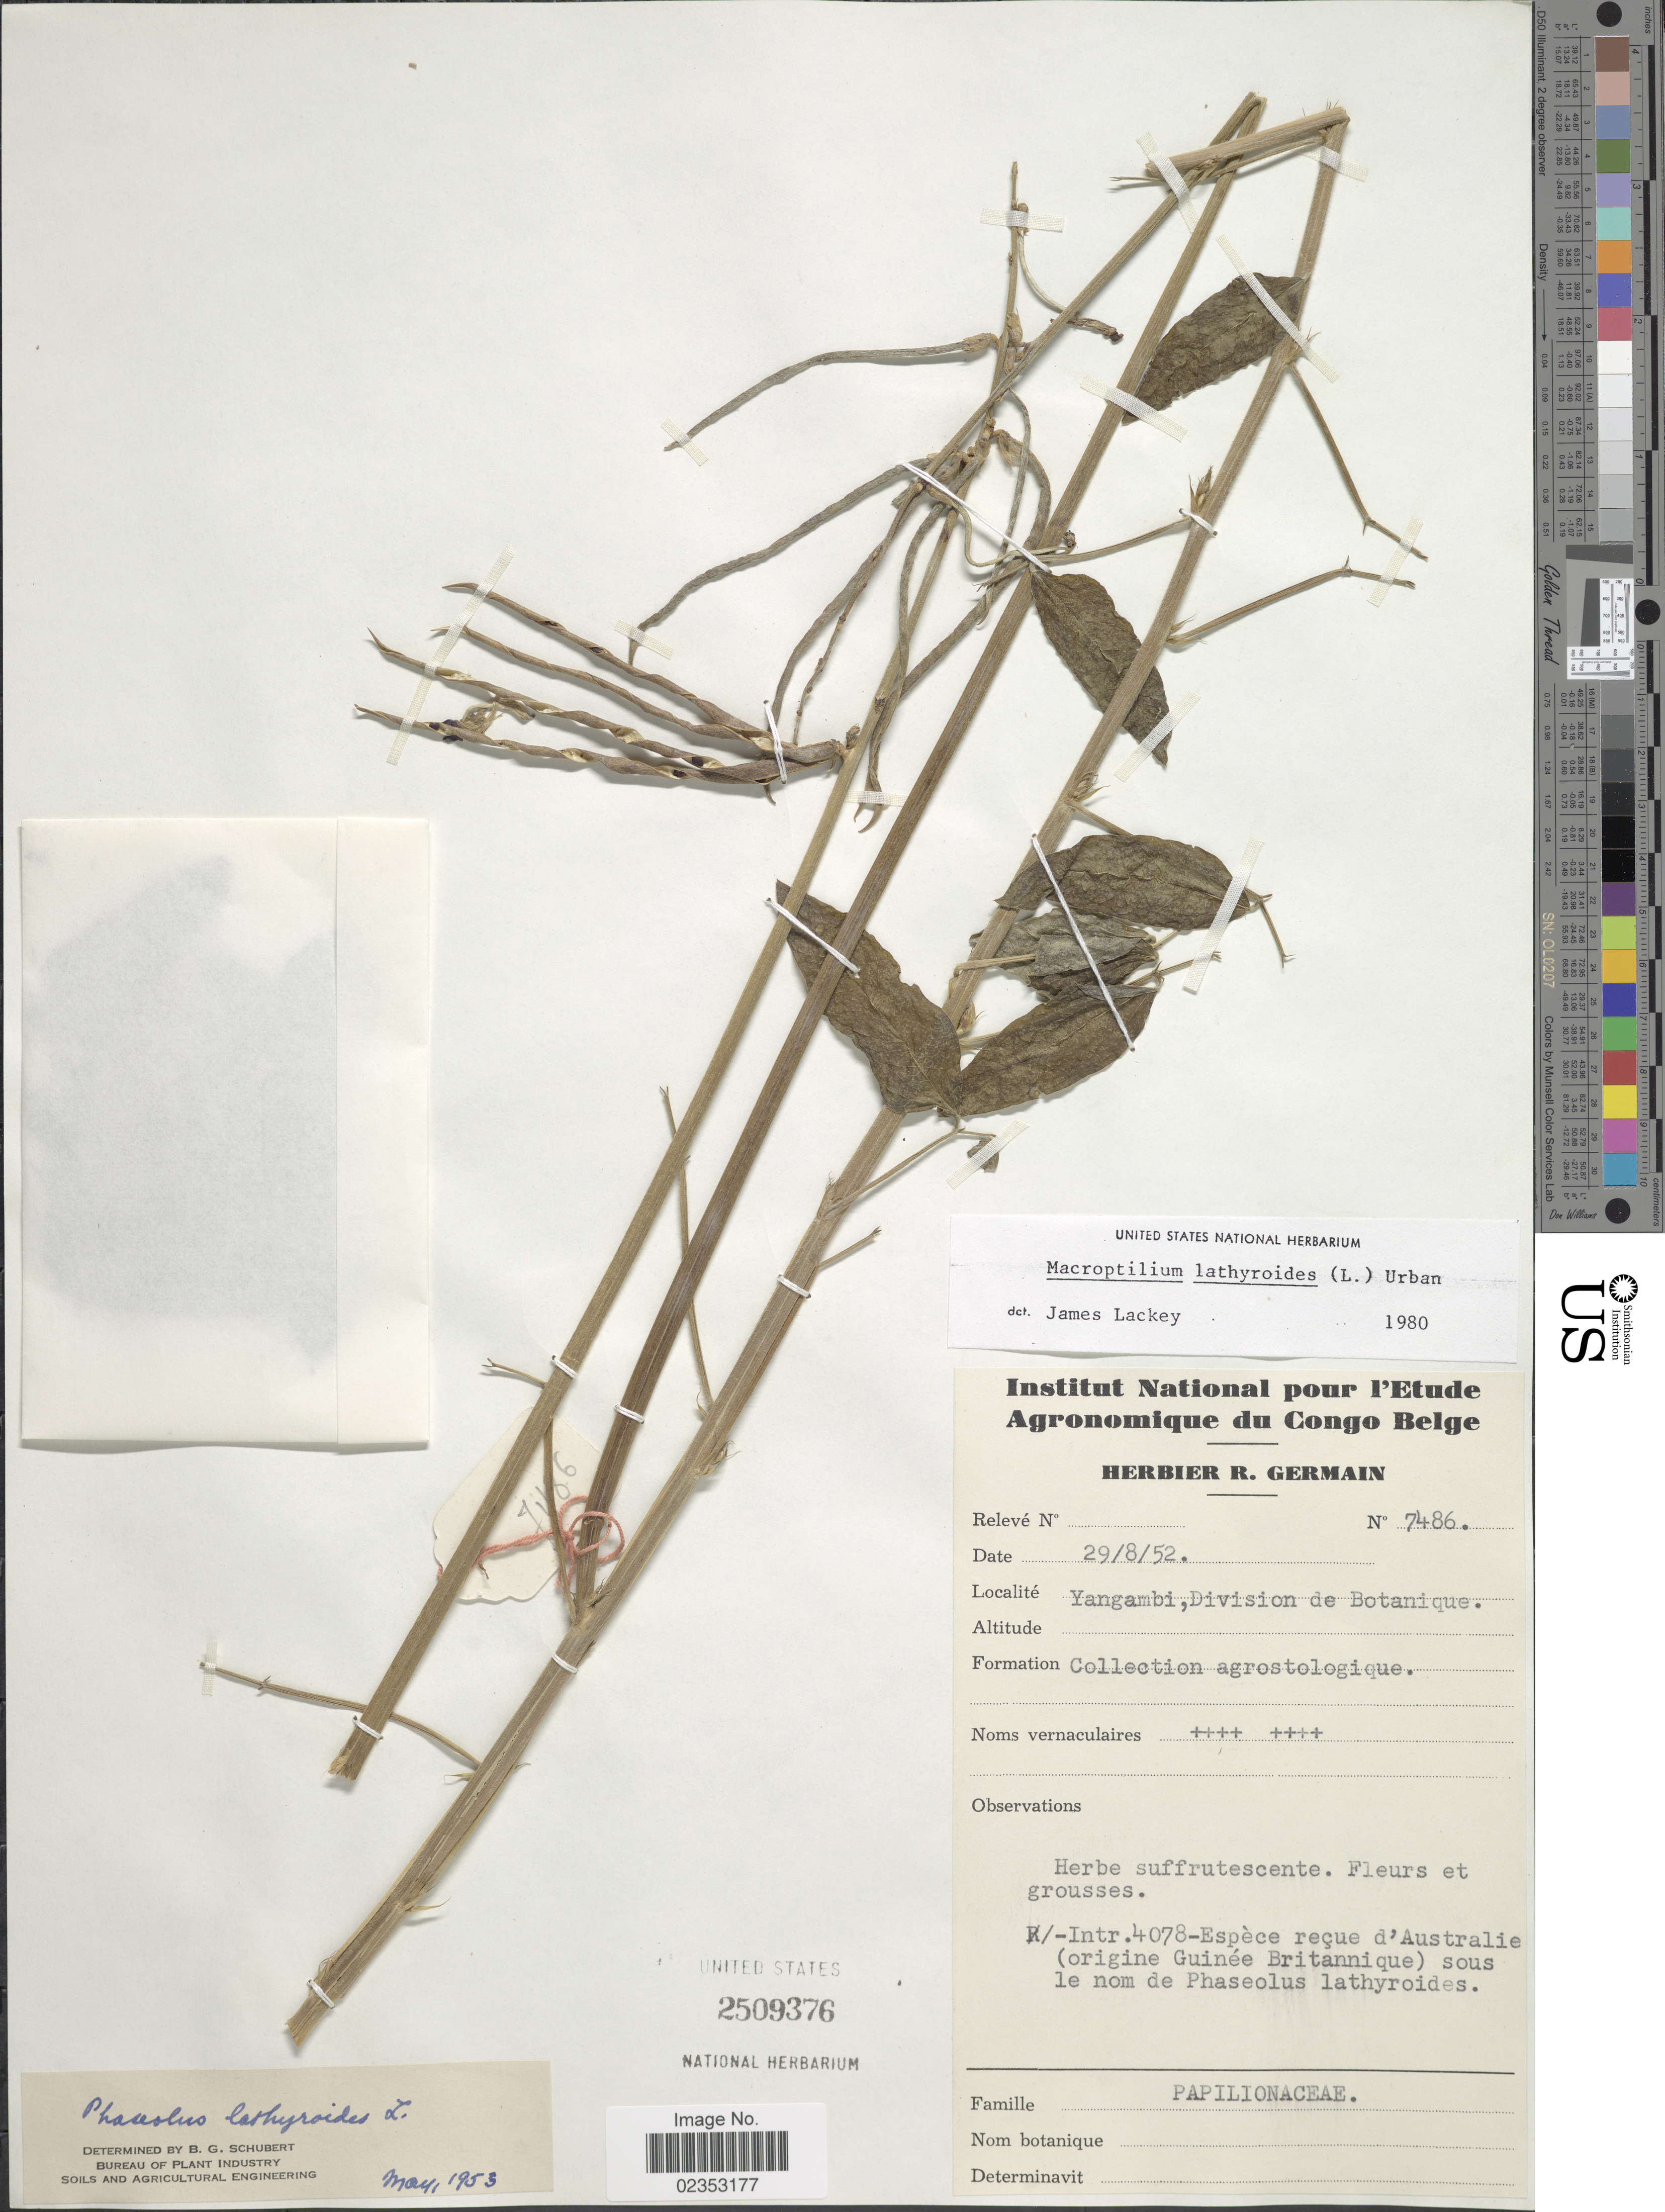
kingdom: Plantae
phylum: Tracheophyta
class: Magnoliopsida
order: Fabales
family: Fabaceae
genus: Macroptilium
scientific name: Macroptilium lathyroides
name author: (L.) Urb.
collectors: Ex herb. R. Germain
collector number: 7486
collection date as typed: Transcribed d/m/y: 29/8/52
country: Congo, Democratic Republic of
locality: Yangambi, Division de Botanique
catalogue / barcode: US 2509376